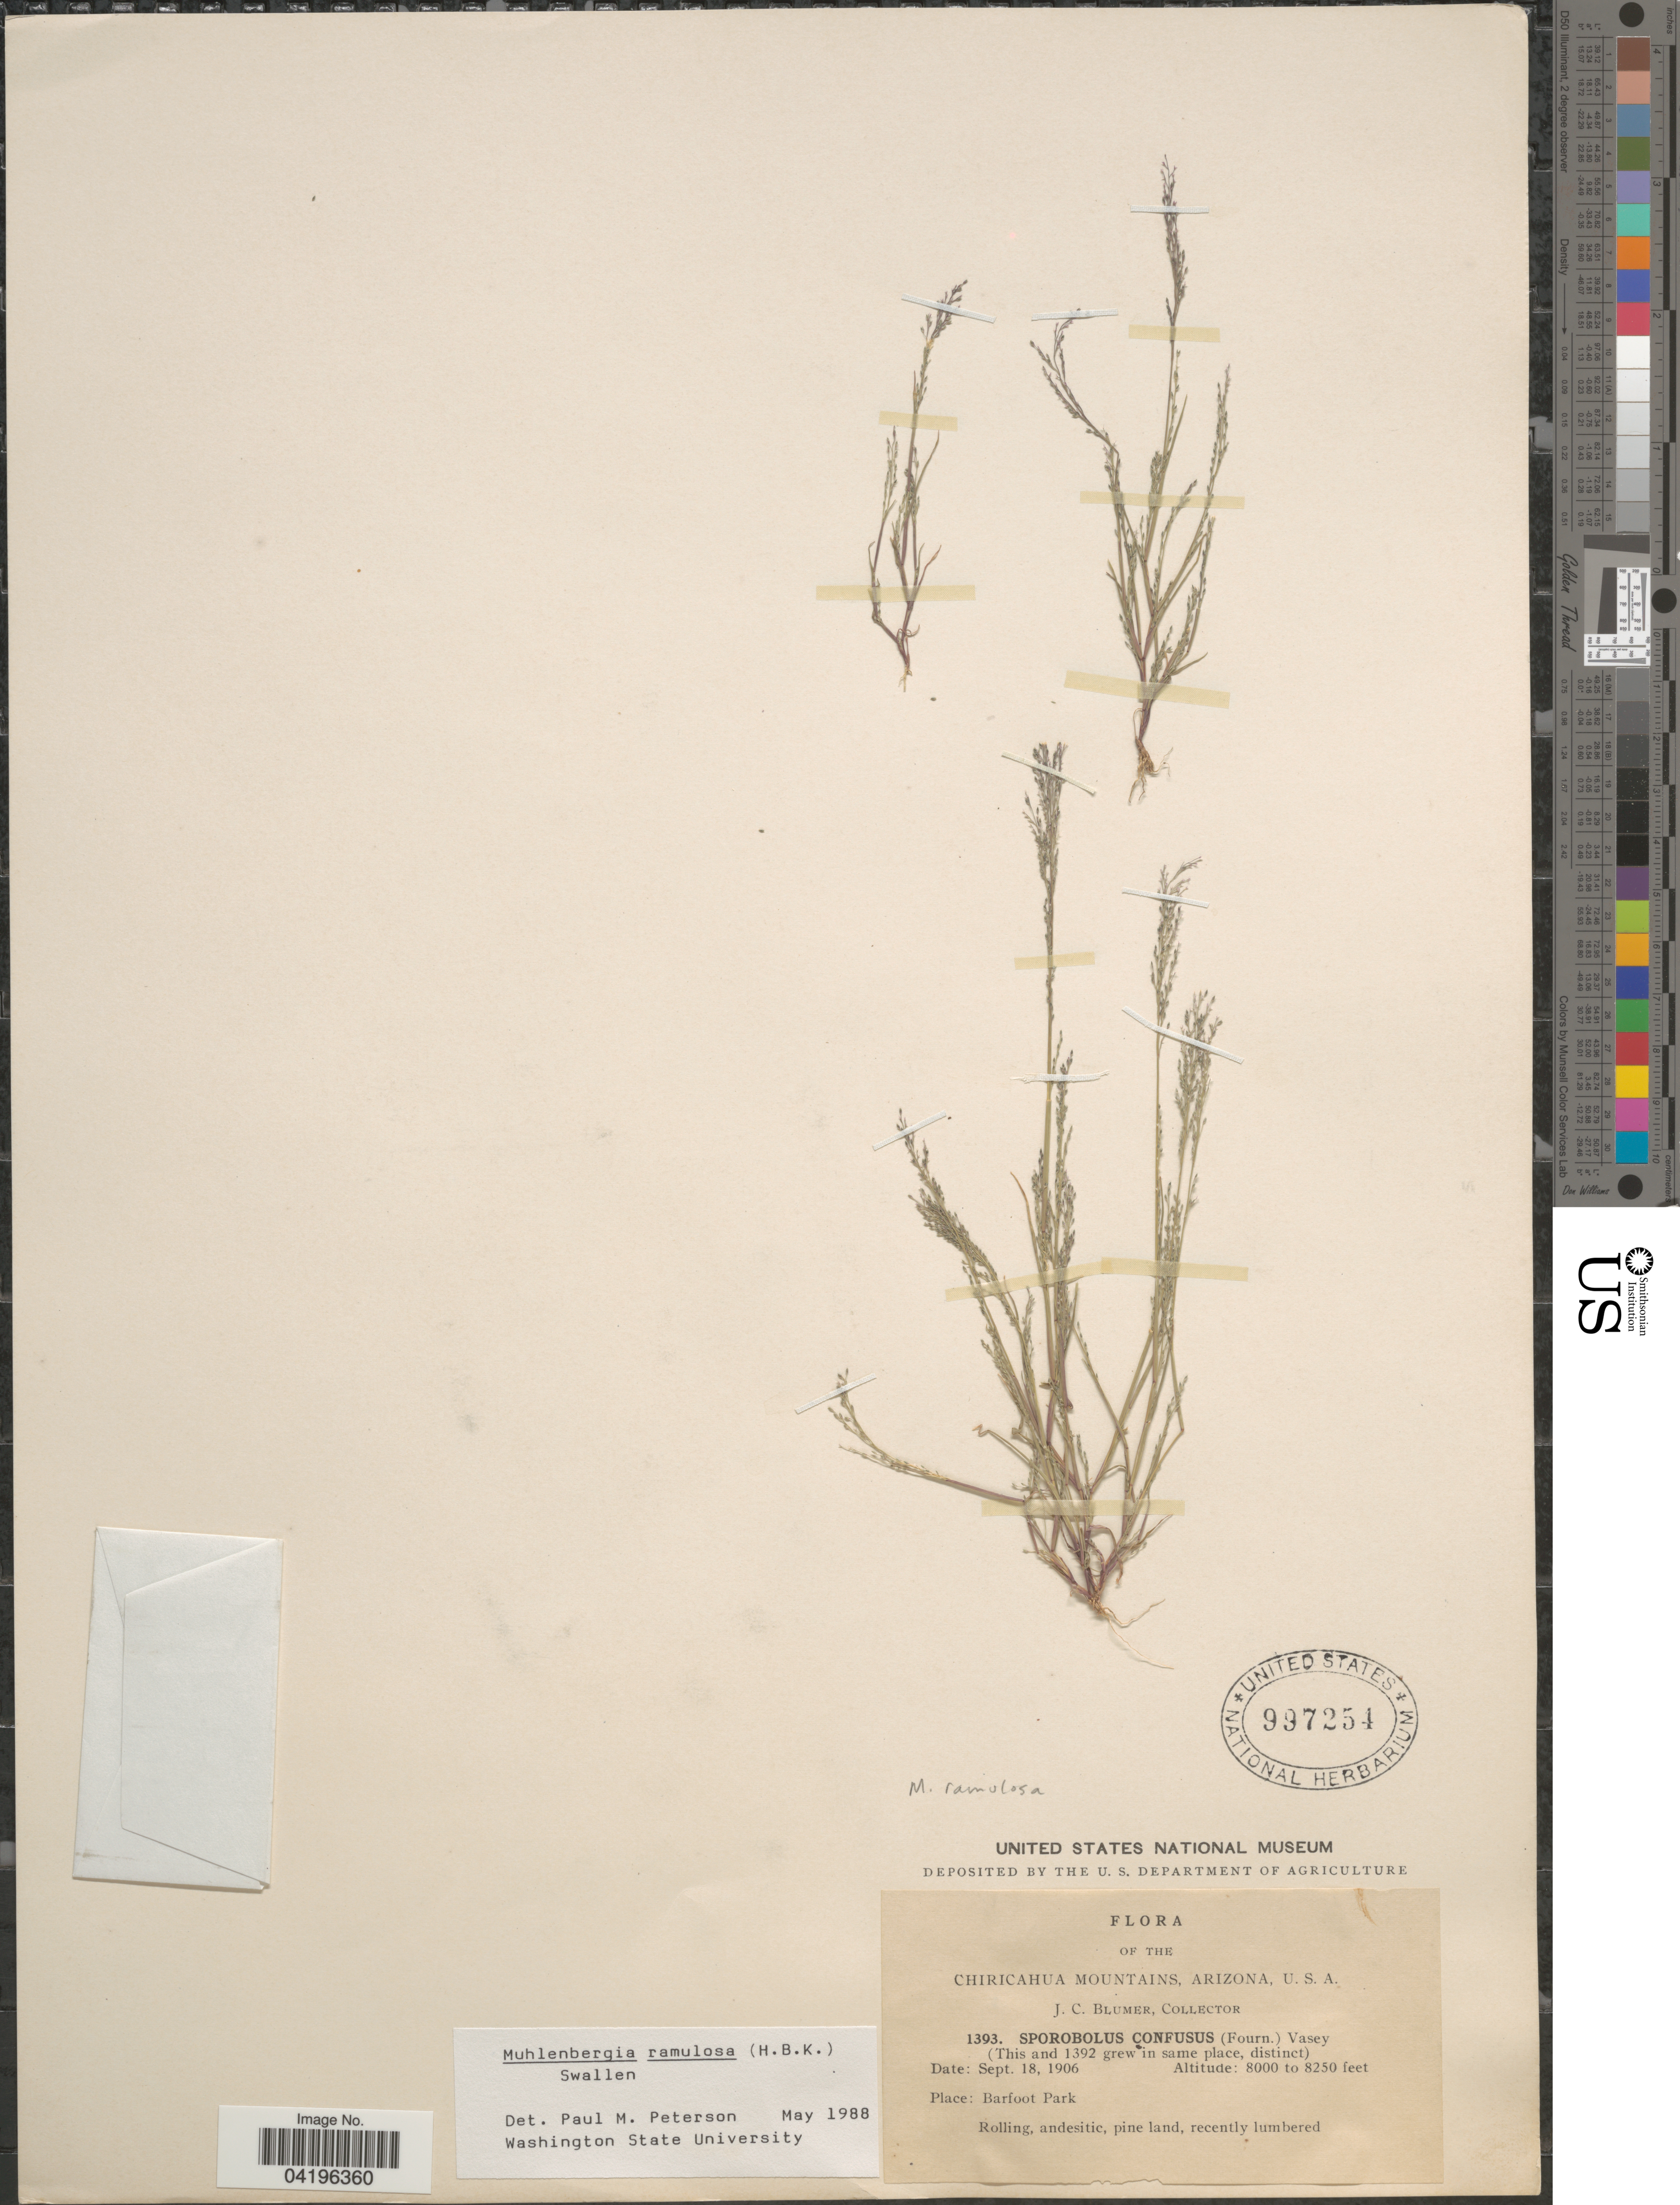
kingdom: Plantae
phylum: Tracheophyta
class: Liliopsida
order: Poales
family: Poaceae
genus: Muhlenbergia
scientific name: Muhlenbergia ramulosa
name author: (Kunth) Swallen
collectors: J. C. Blumer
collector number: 1393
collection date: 1906-09-18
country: United States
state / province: Arizona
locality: The Chiricahua Mountains. Barfoot Park.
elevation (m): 2438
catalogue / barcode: US 997254